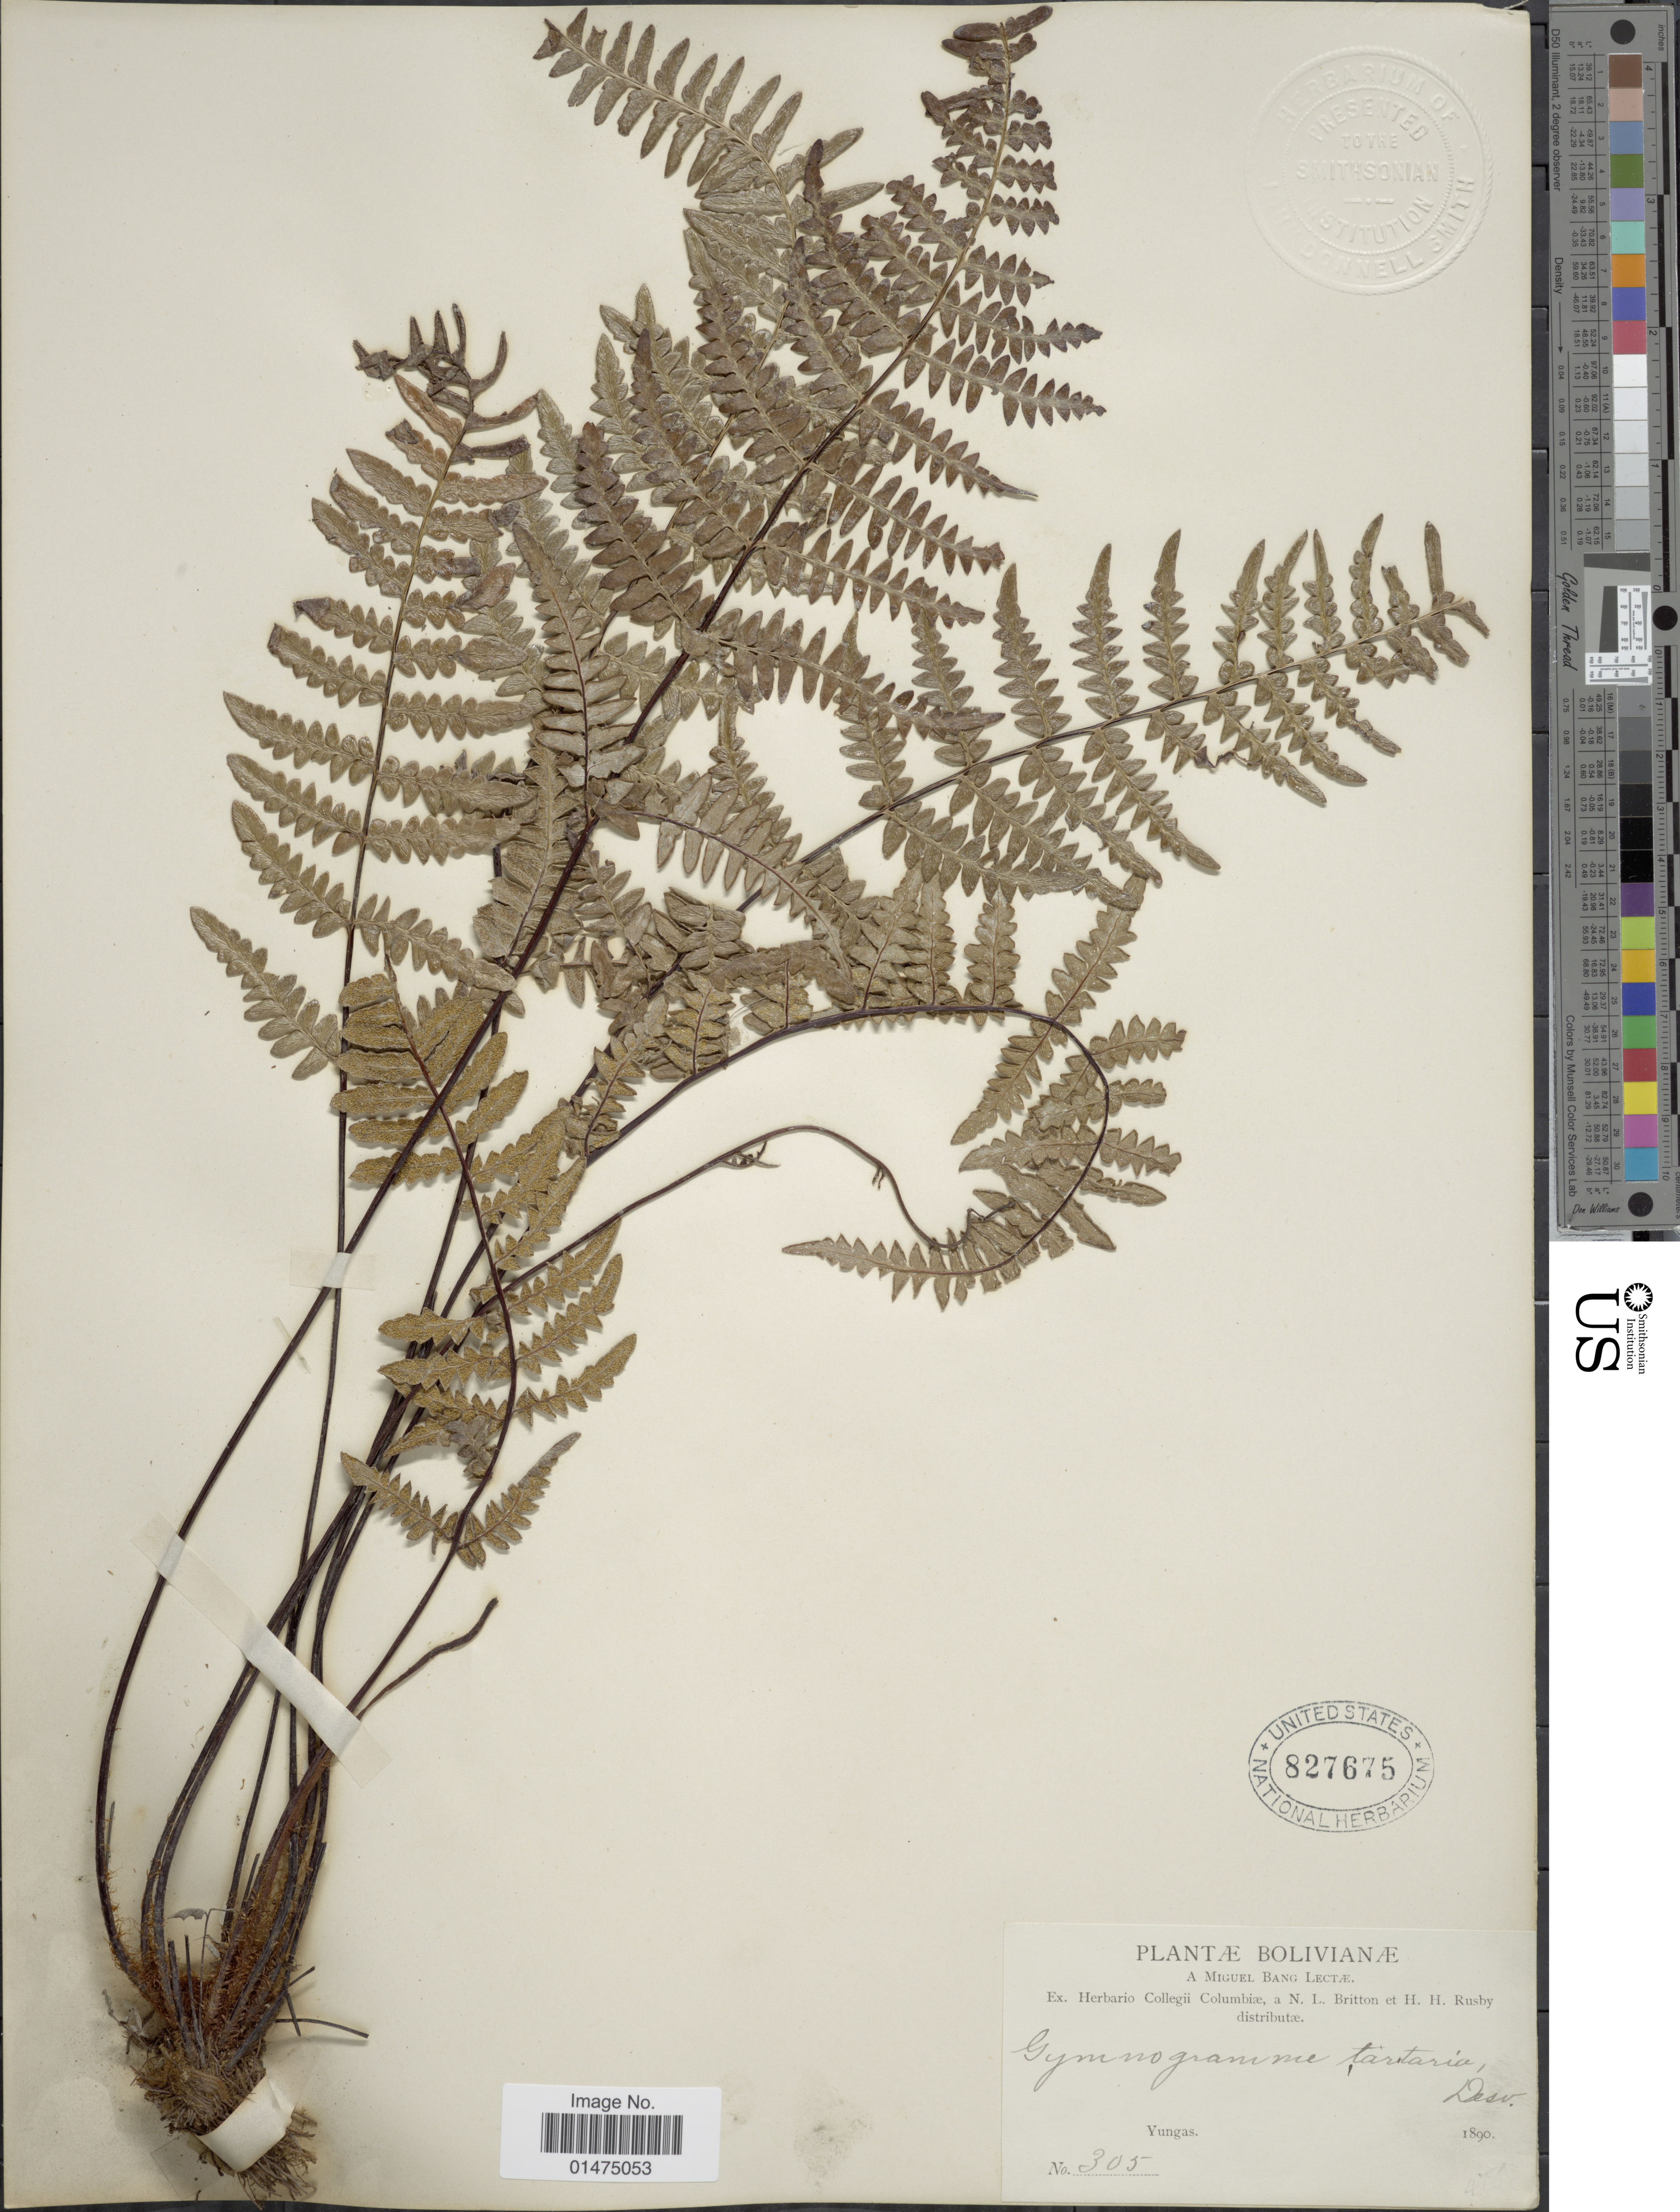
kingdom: Plantae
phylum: Tracheophyta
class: Polypodiopsida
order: Polypodiales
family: Pteridaceae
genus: Pityrogramma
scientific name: Pityrogramma ebenea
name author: (L.) Proctor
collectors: M. Bang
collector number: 305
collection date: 1890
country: Bolivia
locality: Yungas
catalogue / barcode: US 827675